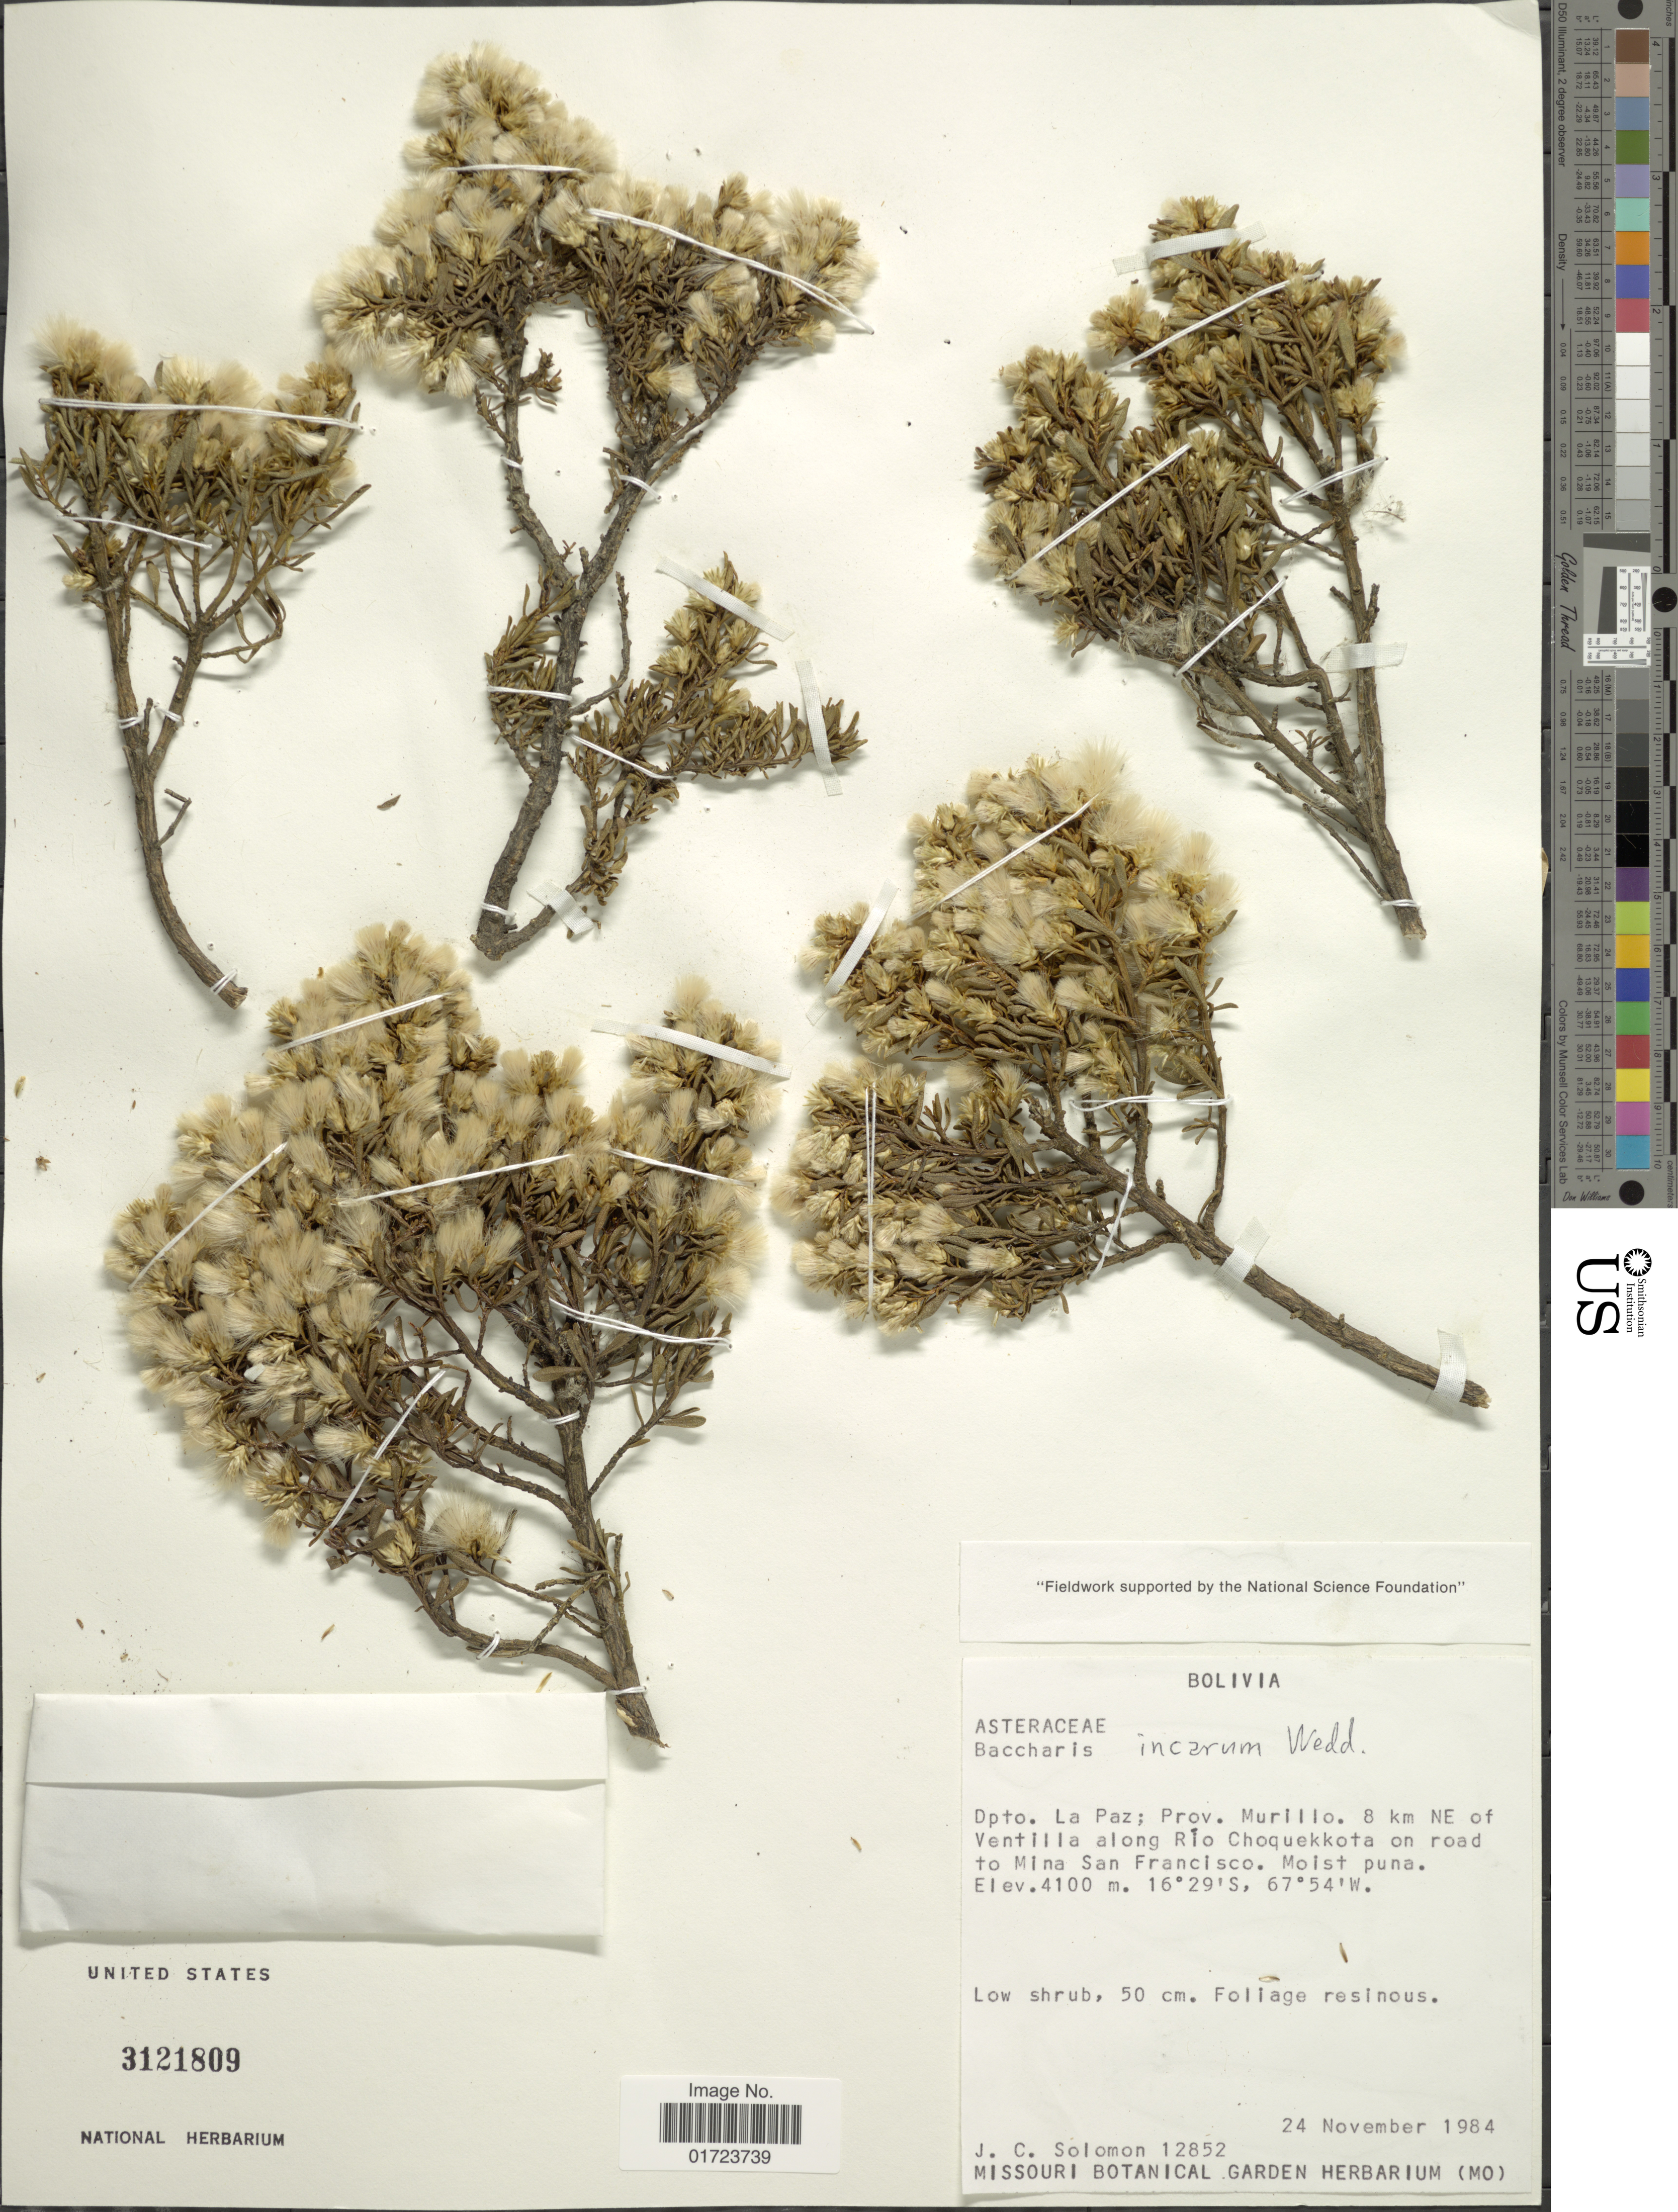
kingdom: Plantae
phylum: Tracheophyta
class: Magnoliopsida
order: Asterales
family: Asteraceae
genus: Baccharis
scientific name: Baccharis tola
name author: Phil.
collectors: J. C. Solomon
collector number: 12852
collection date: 1984-11-24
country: Bolivia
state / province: La Paz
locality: Dpto. La Paz. Prov. Murillo, 8 km NE of Ventilla along road to Mina San Francisco.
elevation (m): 4100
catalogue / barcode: US 3412809